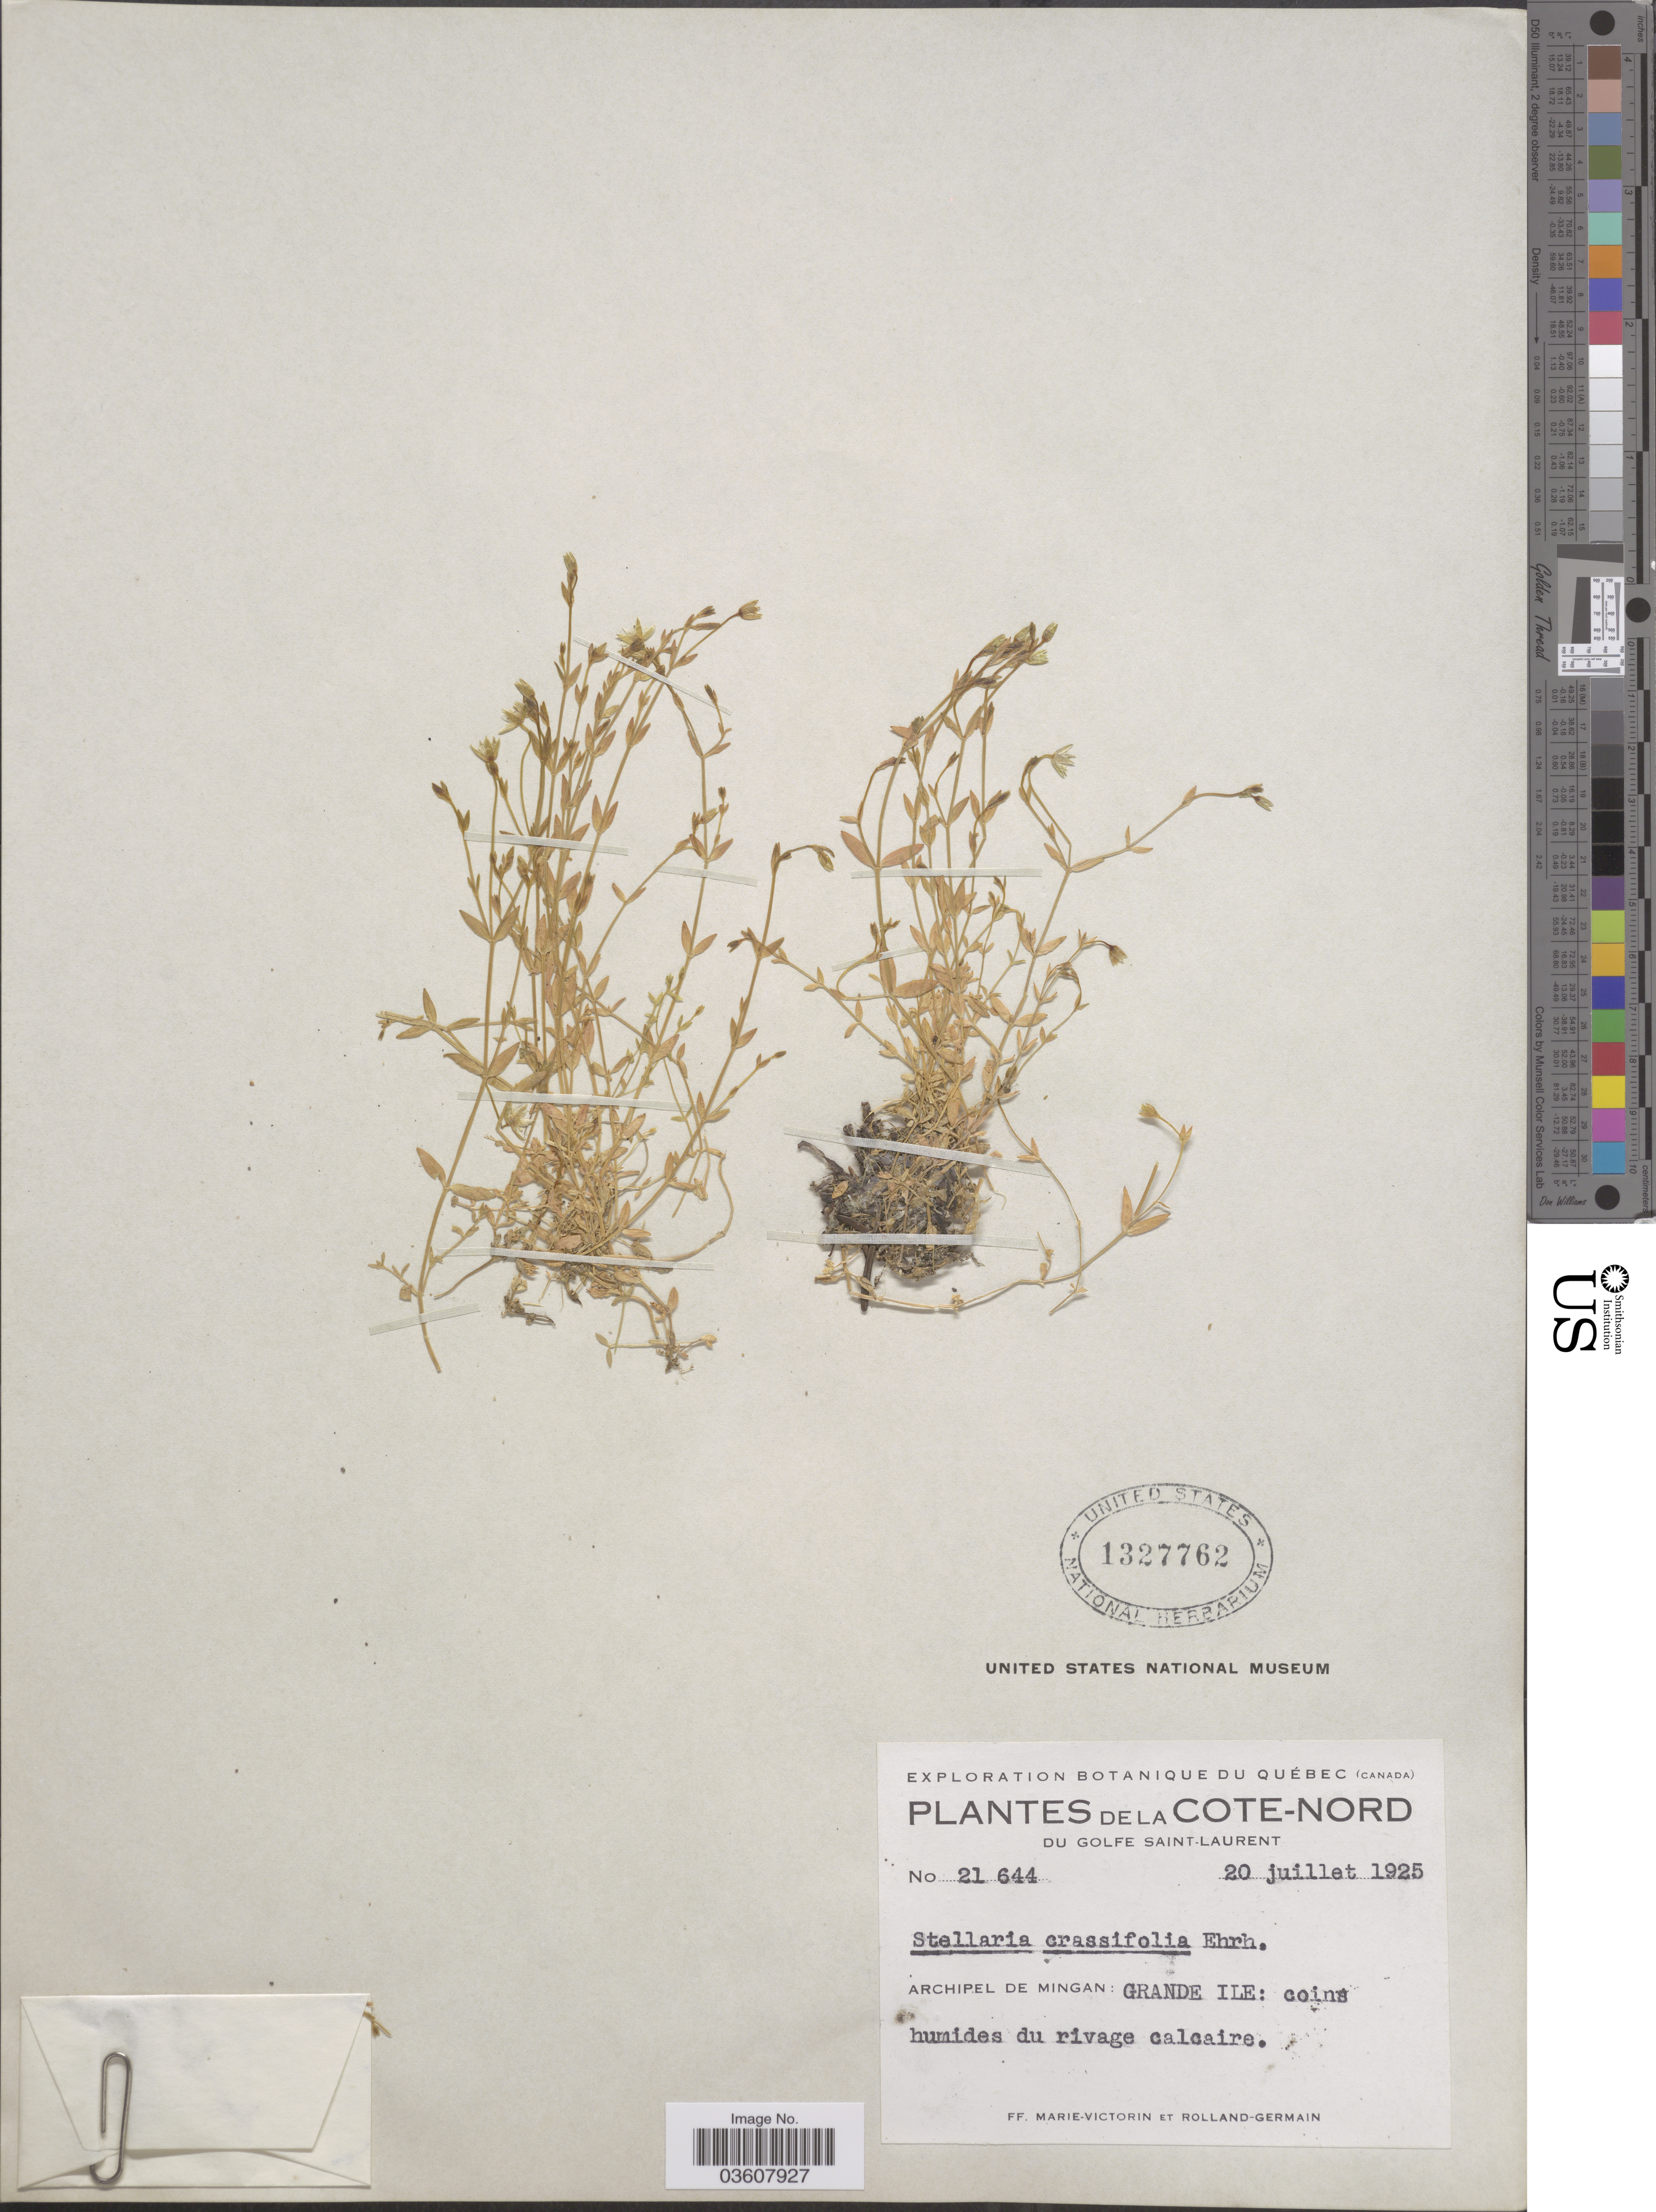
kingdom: Plantae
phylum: Tracheophyta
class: Magnoliopsida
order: Caryophyllales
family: Caryophyllaceae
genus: Stellaria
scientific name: Stellaria crassifolia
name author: Ehrh.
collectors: F. Marie-Victorin & Rolland-Germain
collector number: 21644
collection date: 1925-07-20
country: Canada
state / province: Quebec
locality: La Cote-Nord, Du golfe Saint-Laurent. Archipel de Mingan: Grande Ile.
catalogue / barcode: US 1327762